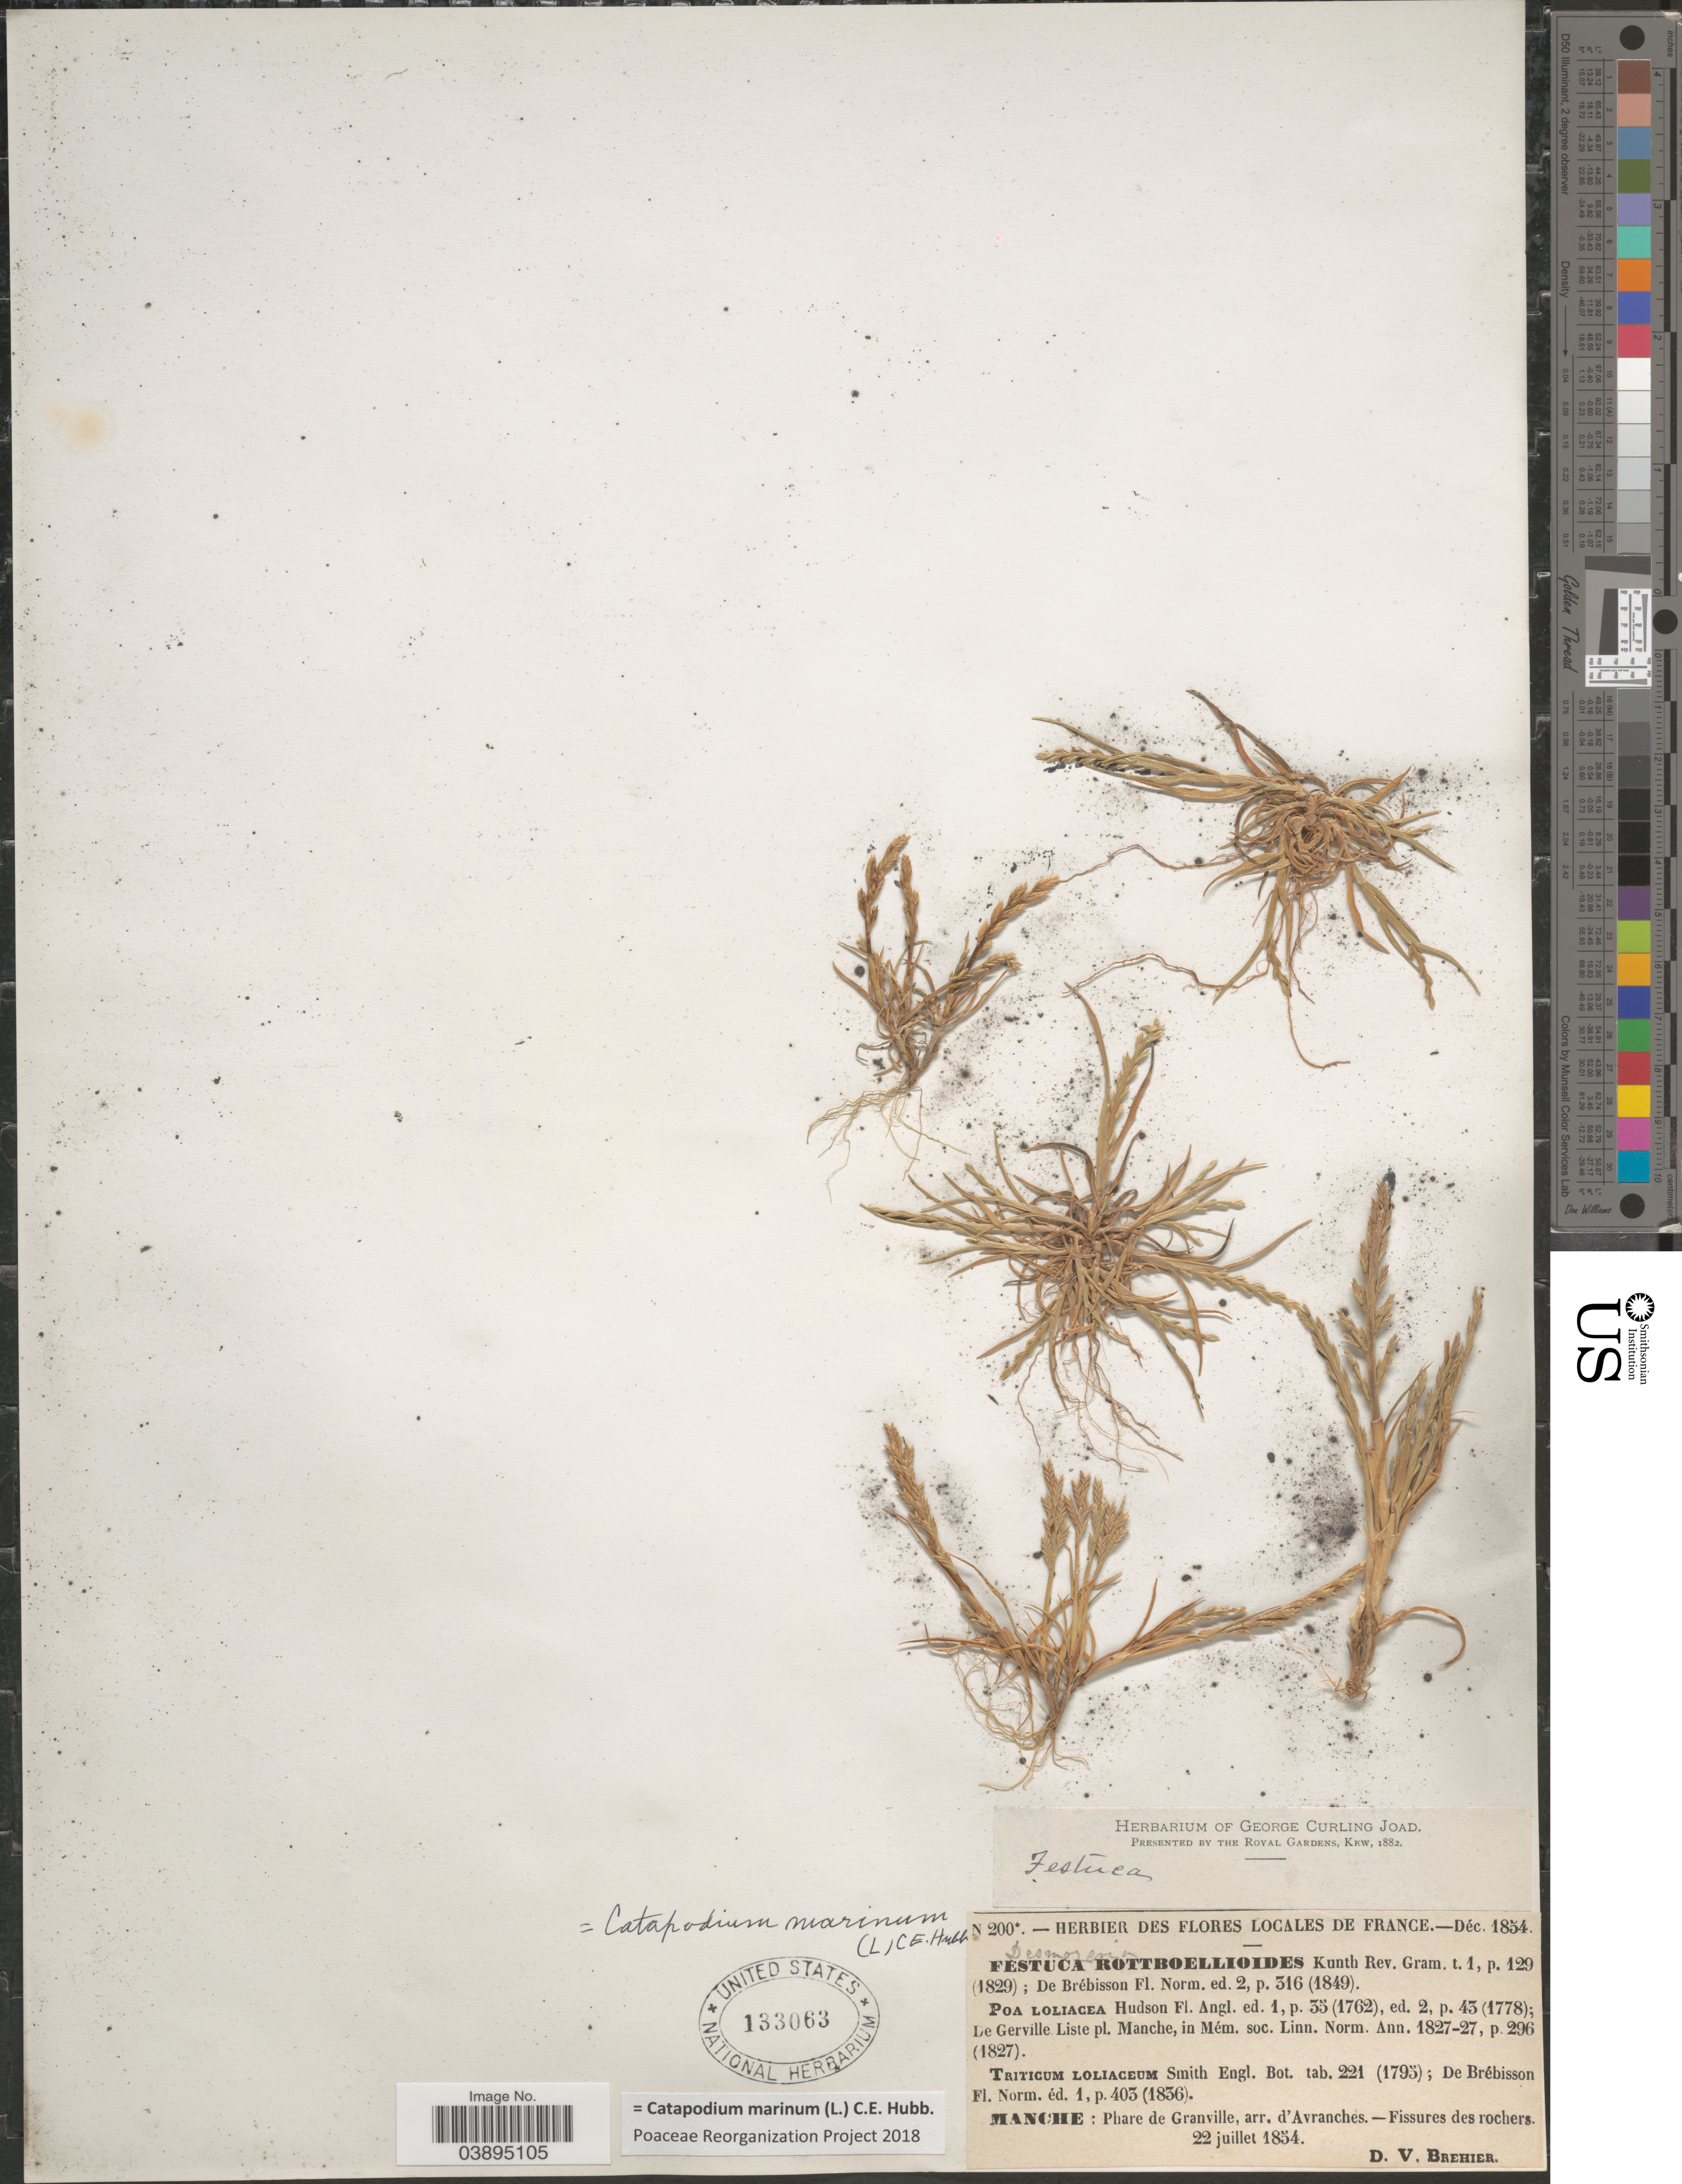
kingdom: Plantae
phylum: Tracheophyta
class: Liliopsida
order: Poales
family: Poaceae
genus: Catapodium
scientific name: Catapodium marinum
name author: (L.) C.E. Hubb.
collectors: D. Brehier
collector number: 200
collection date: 1854-07-22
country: France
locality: Locales de France. Manche: Phare de Granville, arr. d'Avranches.- Fissures des rochers.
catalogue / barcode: US 133063